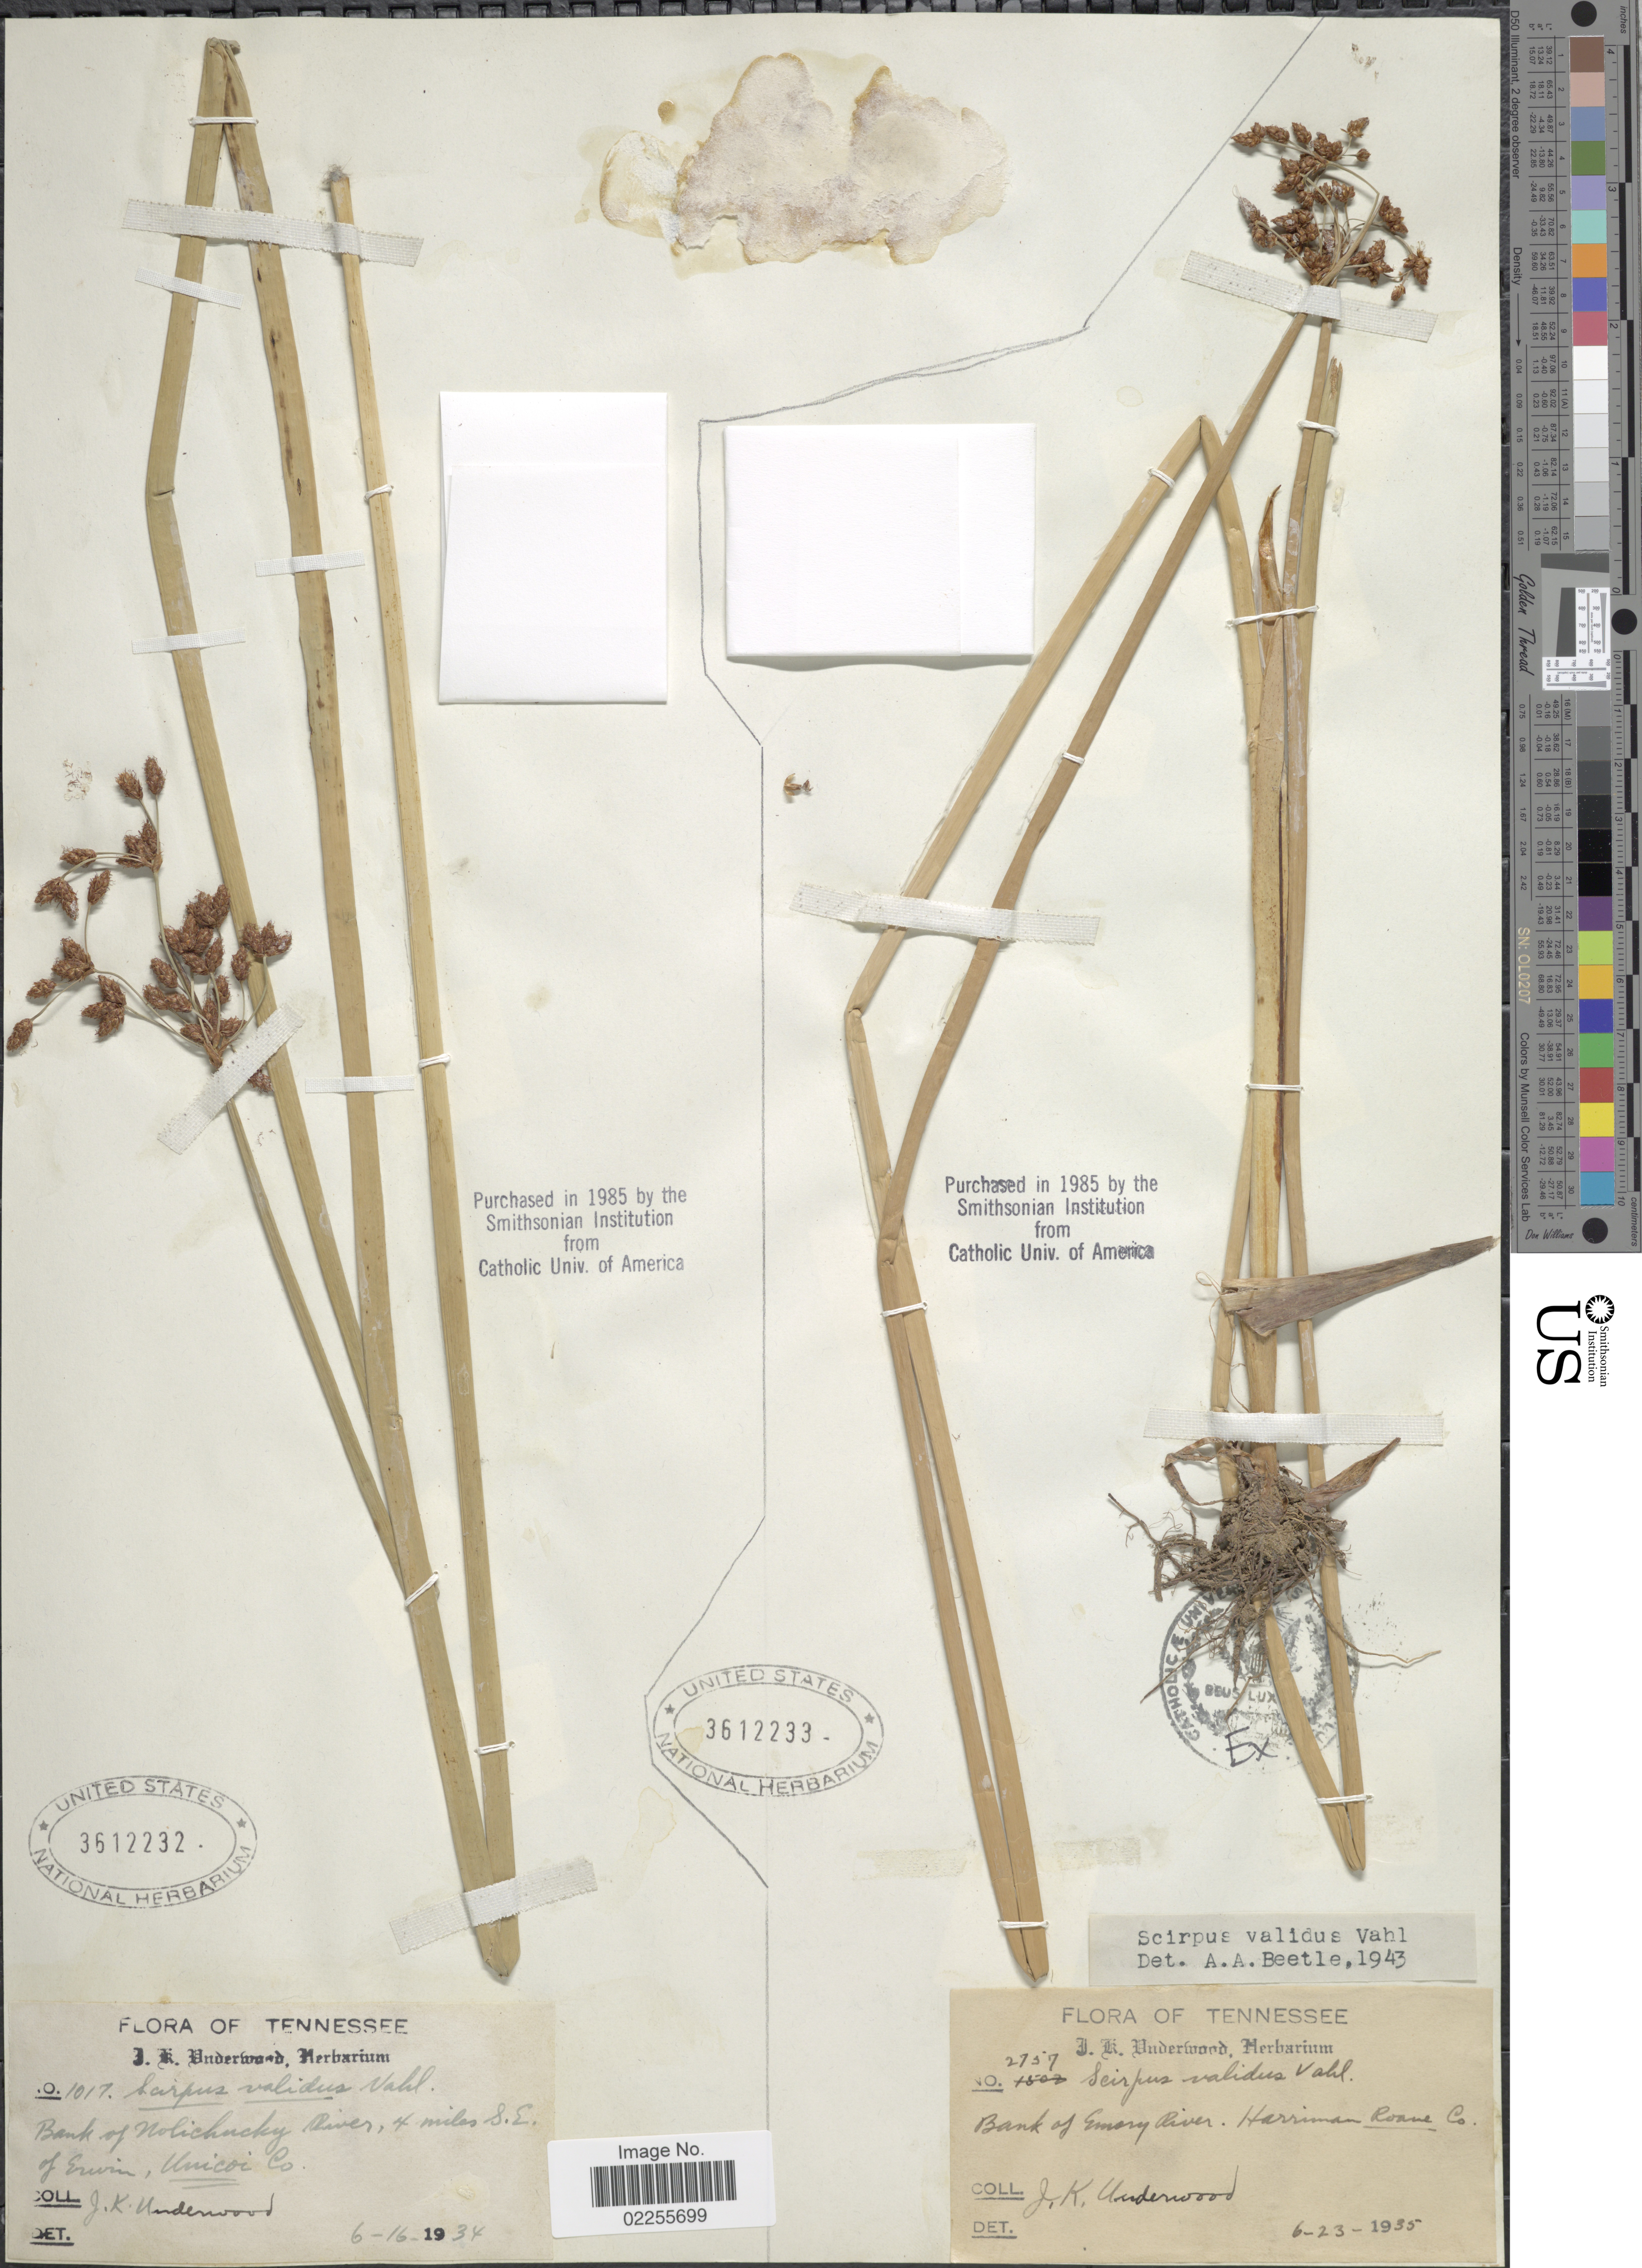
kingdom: Plantae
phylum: Tracheophyta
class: Liliopsida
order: Poales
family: Cyperaceae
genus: Schoenoplectus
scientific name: Schoenoplectus tabernaemontani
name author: (C.C. Gmel.) Palla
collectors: J. K. Underwood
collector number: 1017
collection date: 1934-06-16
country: United States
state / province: Tennessee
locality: Bank of Nolichucky River, 4 miles S.E. of Erwin, Unicoi Co.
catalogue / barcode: US 3612232-2